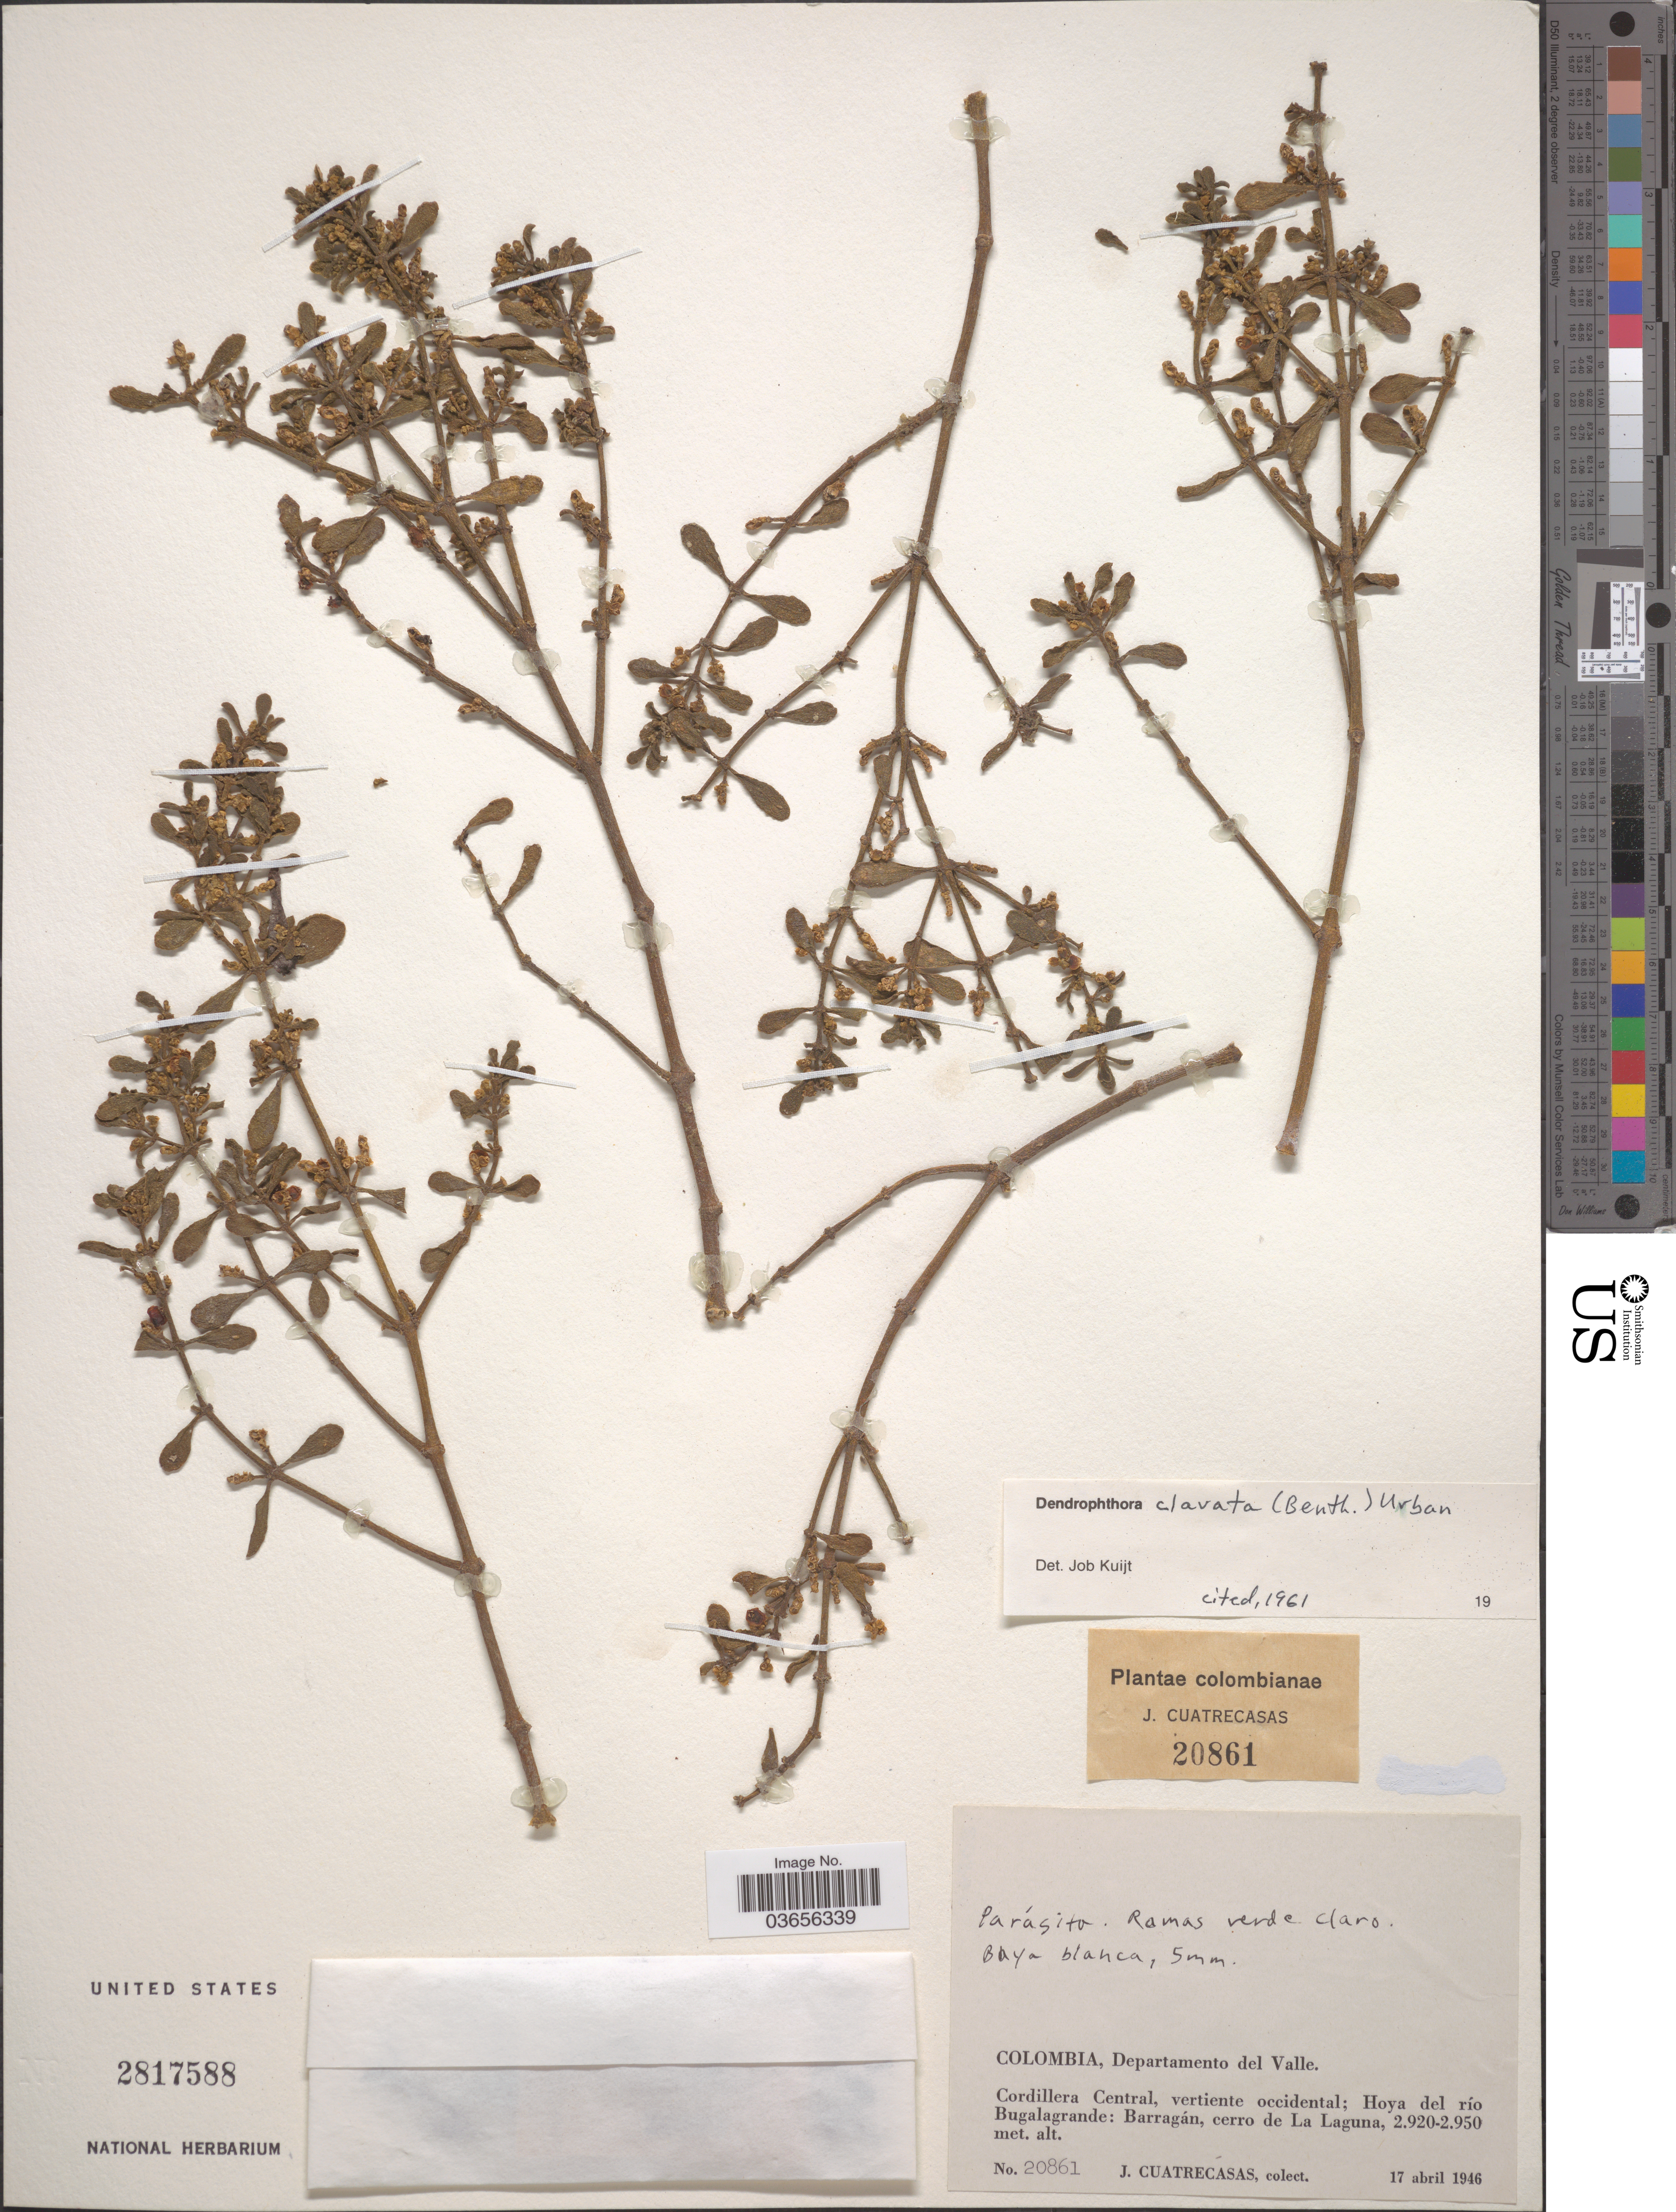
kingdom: Plantae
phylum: Tracheophyta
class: Magnoliopsida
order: Santalales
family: Viscaceae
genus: Dendrophthora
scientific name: Dendrophthora clavata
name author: (Benth.) Urb.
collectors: J. Cuatrecasas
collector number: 20861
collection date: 1946-04-17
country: Colombia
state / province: Valle del Cauca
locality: Departamento del Valle. Cordillera Central, vertiente occidental; Hoya del río Bugalagrande: Barragán, cerro de La Laguna.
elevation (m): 2920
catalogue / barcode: US 2817588